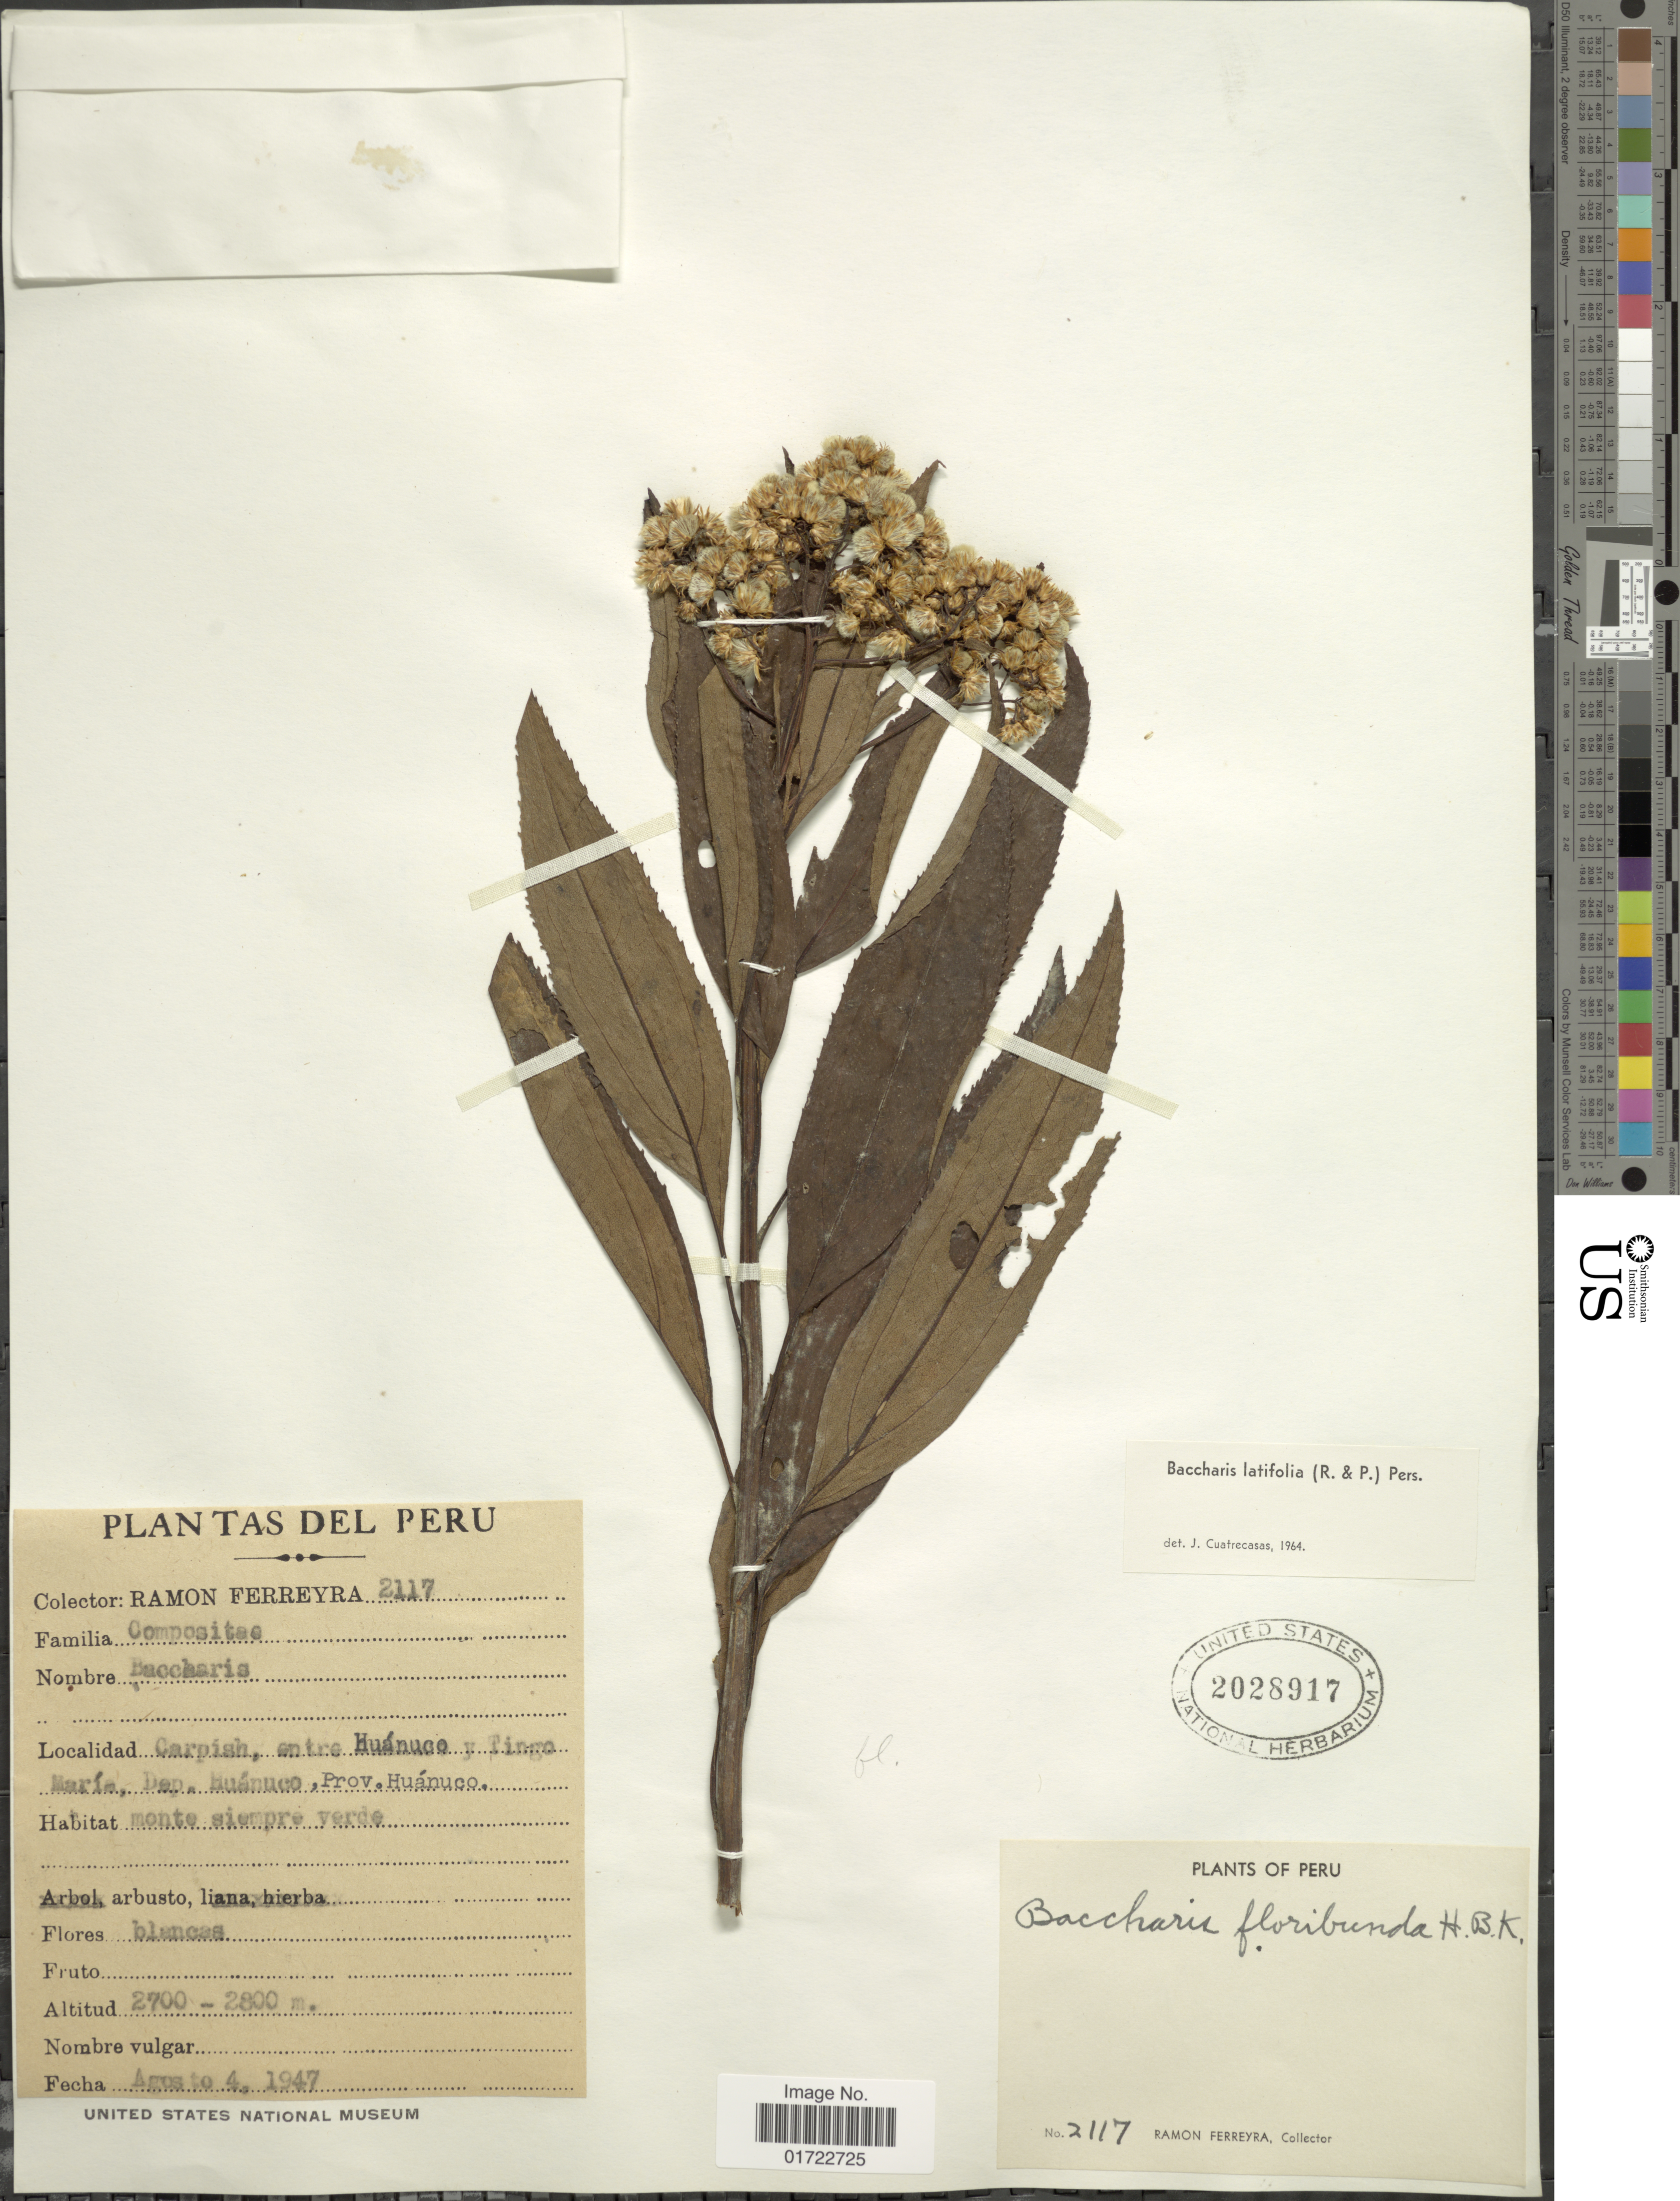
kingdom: Plantae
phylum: Tracheophyta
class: Magnoliopsida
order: Asterales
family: Asteraceae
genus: Baccharis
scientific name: Baccharis latifolia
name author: (Ruiz & Pav.) Pers.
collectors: R. A. Ferreyra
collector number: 2117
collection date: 1947-08-04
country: Peru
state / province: Huánuco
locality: Carpish, entre Huánuco y Tingo Mariá, Dep. Huánuco.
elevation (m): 2700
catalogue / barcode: US 25028917